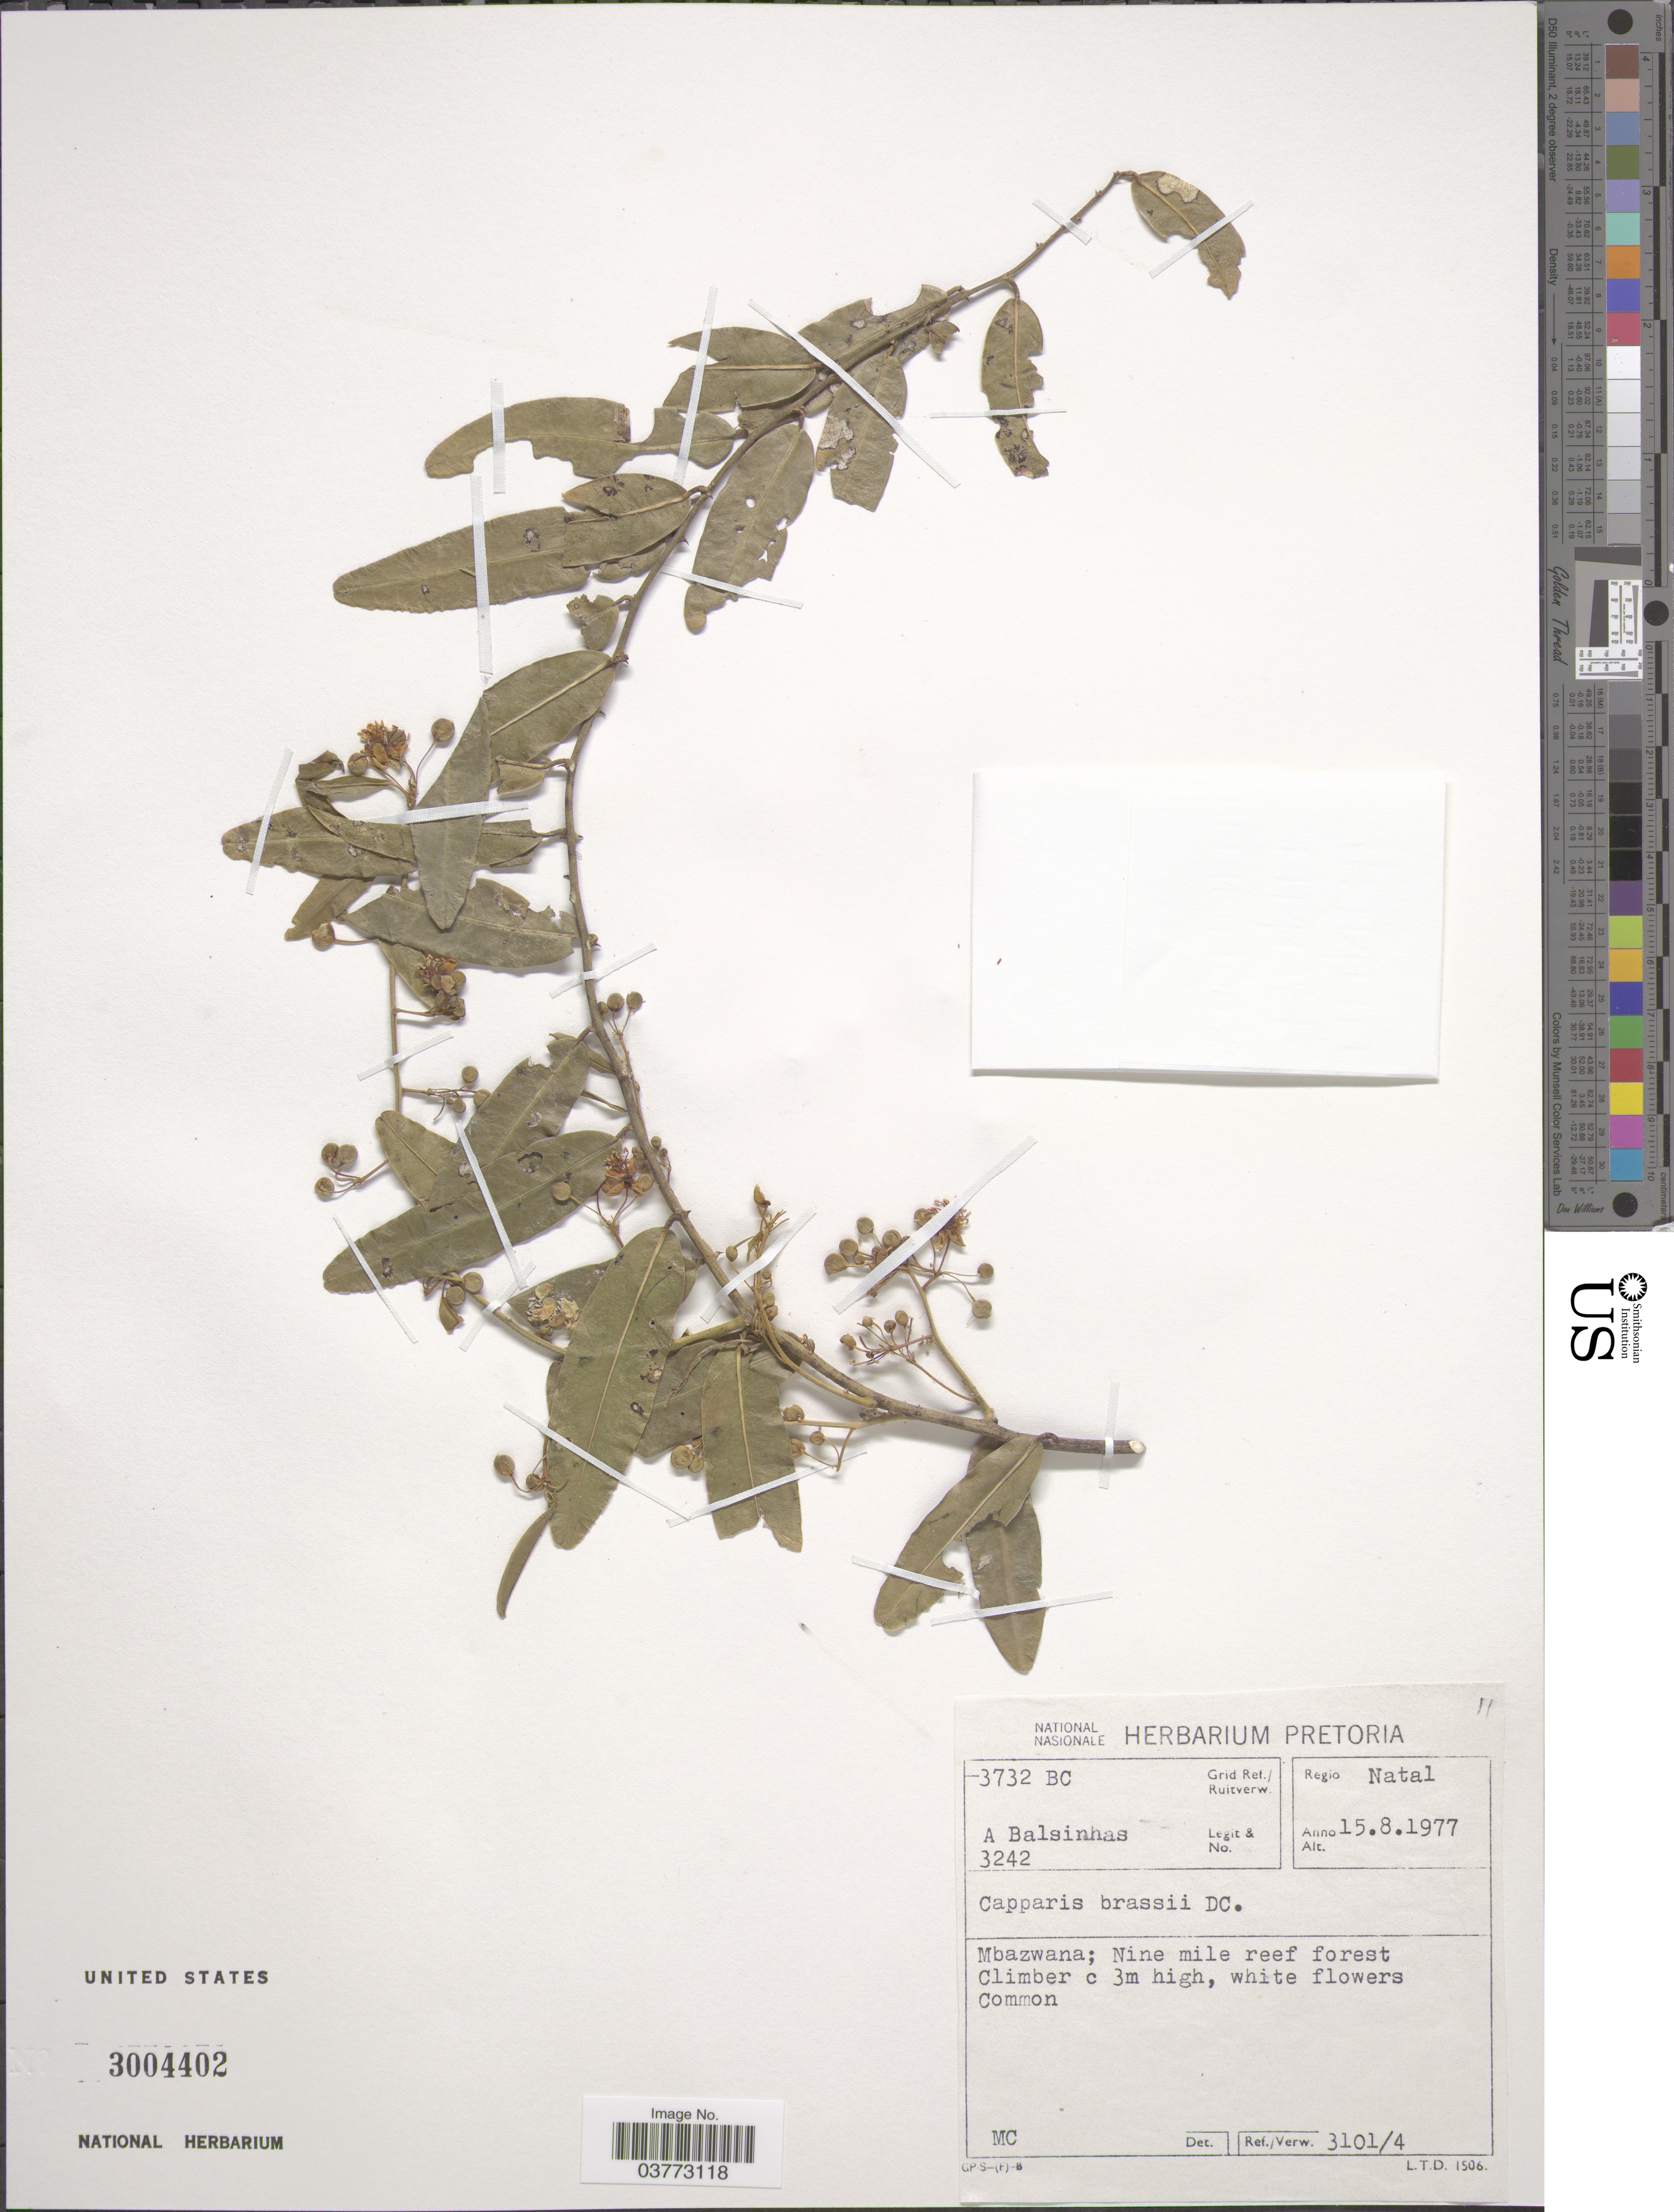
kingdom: Plantae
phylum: Tracheophyta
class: Magnoliopsida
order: Brassicales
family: Capparaceae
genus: Capparis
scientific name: Capparis brassii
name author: DC.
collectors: A. A. Balsinhas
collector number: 3242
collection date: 1977-08-15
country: South Africa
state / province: KwaZulu-Natal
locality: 3732 BC Grid Ref./ Ruitverw. Regio Natal. Mbazwana; Nine mile reef forest.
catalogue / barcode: US 3004402